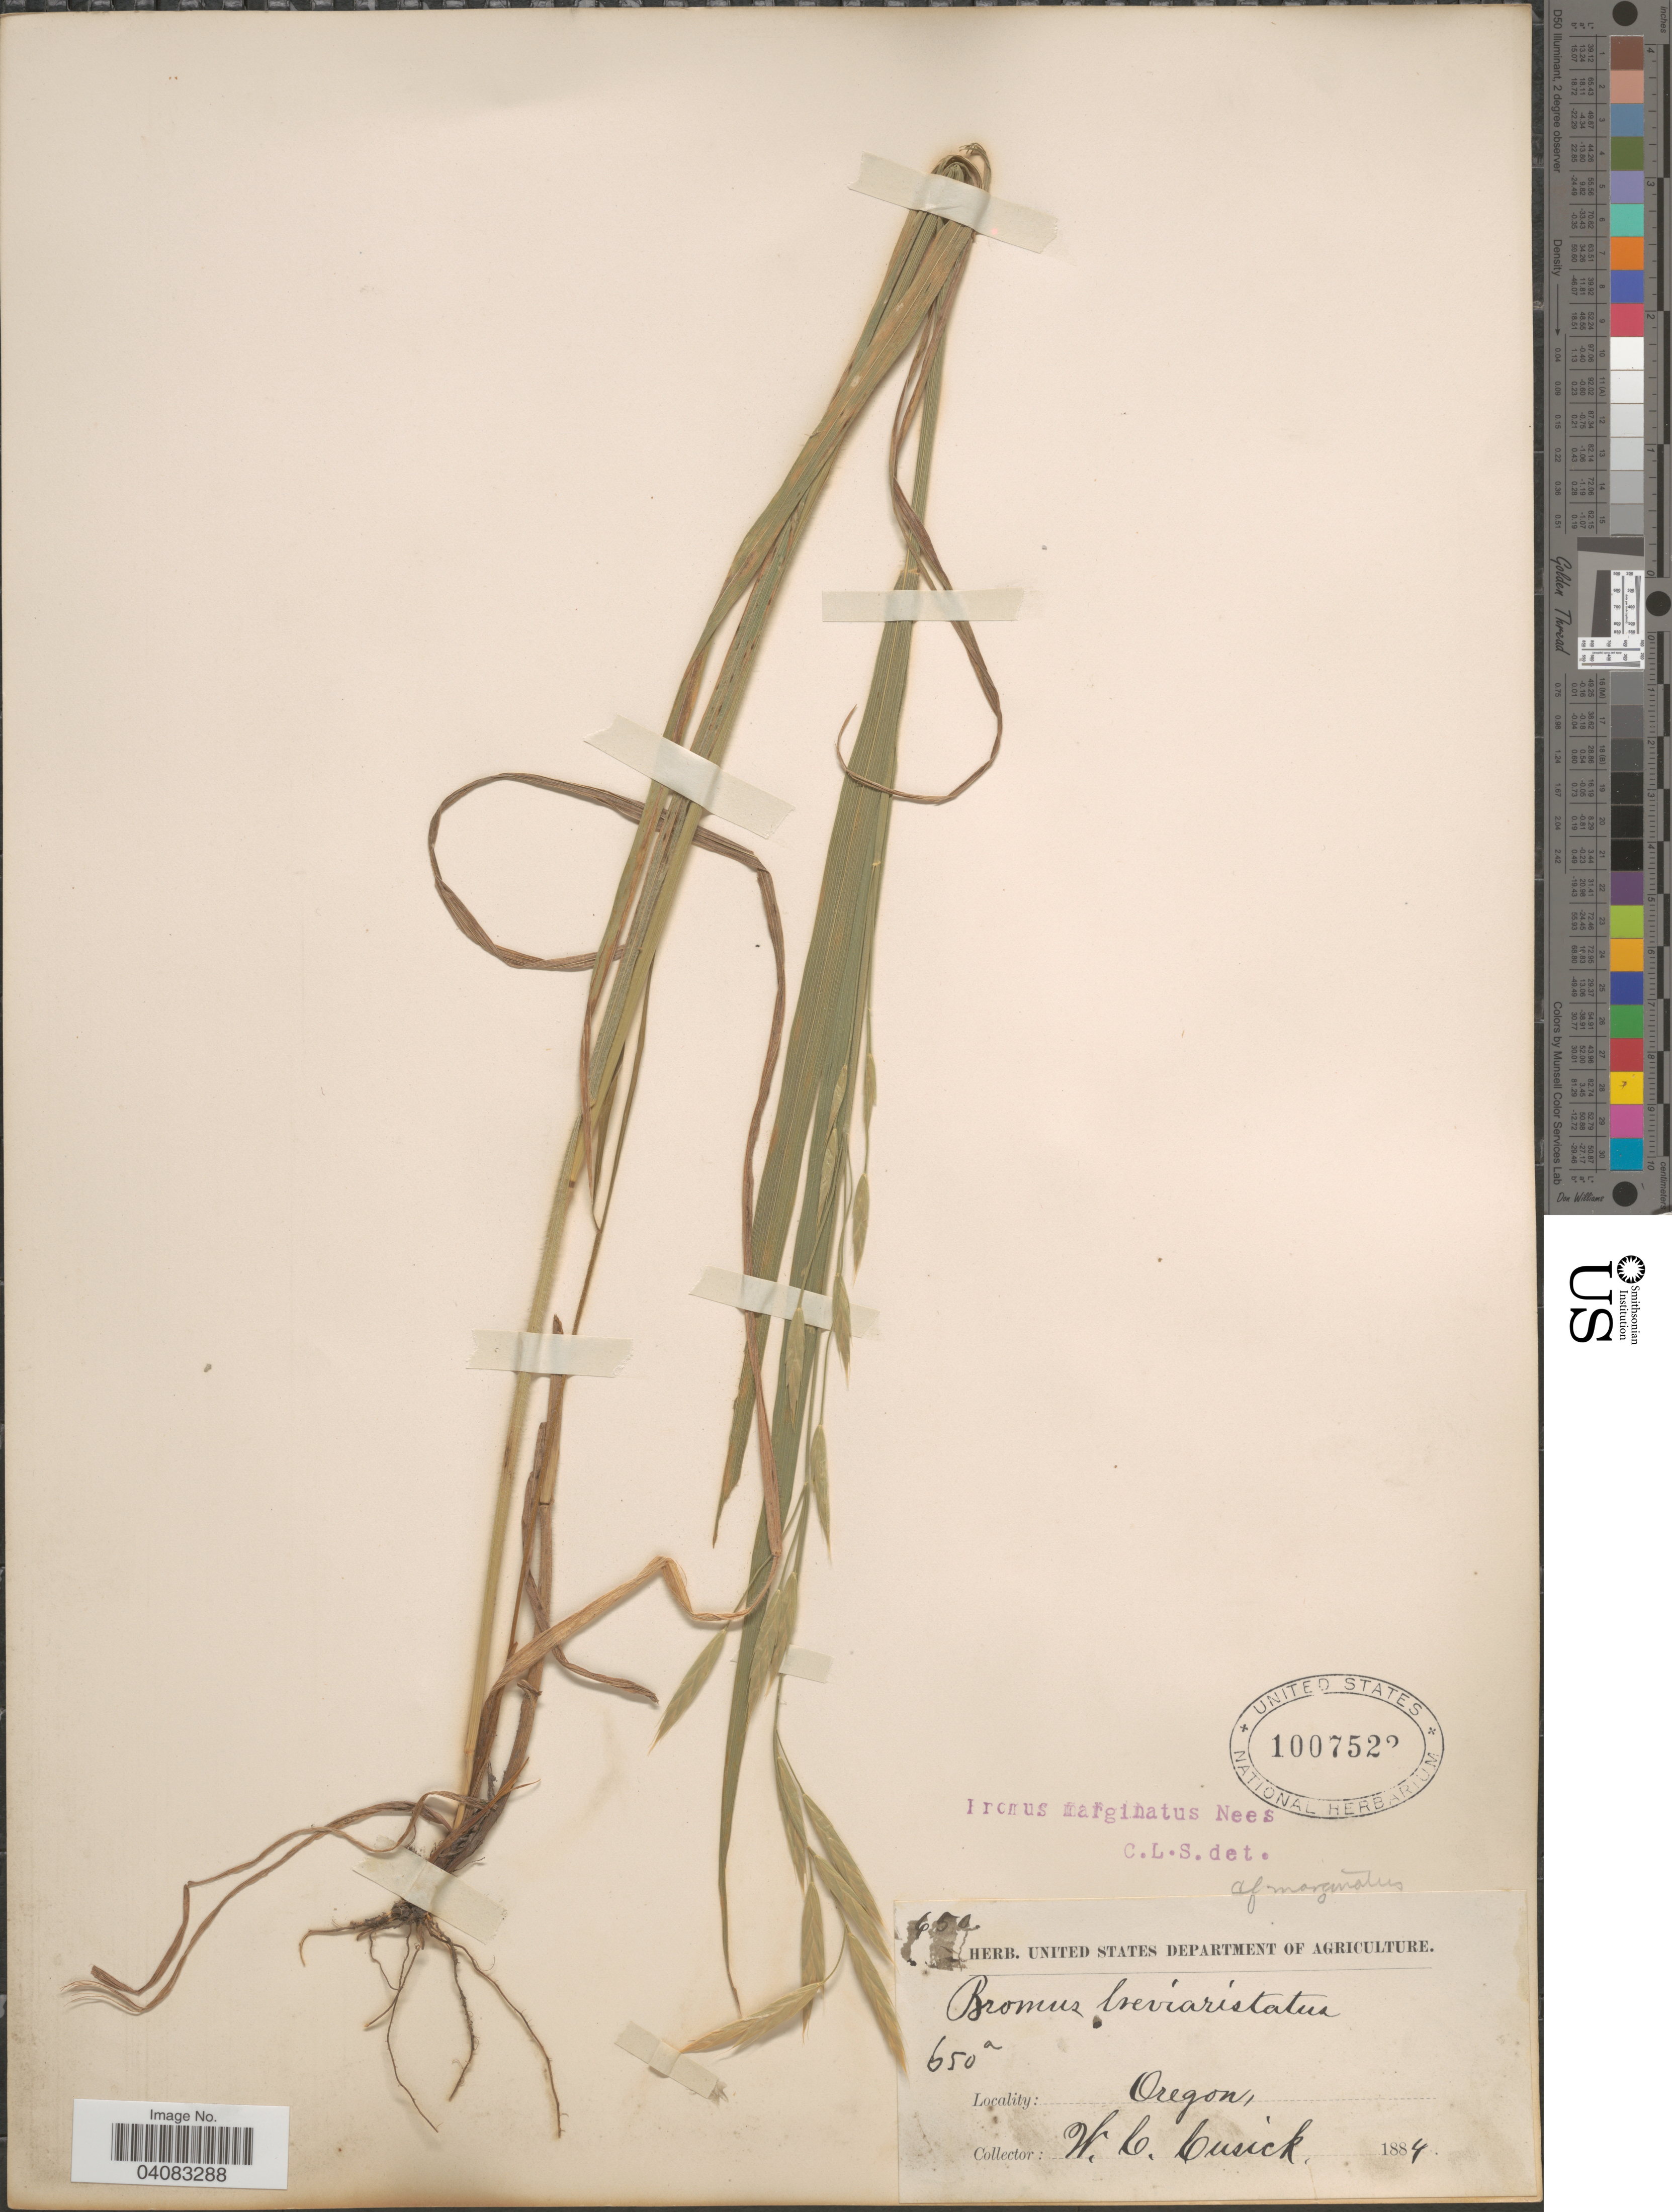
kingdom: Plantae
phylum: Tracheophyta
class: Liliopsida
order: Poales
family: Poaceae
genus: Bromus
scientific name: Bromus marginatus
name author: Nees ex Steud.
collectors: W. C. Cusick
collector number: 650a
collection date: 1884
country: United States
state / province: Oregon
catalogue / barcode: US 1007522